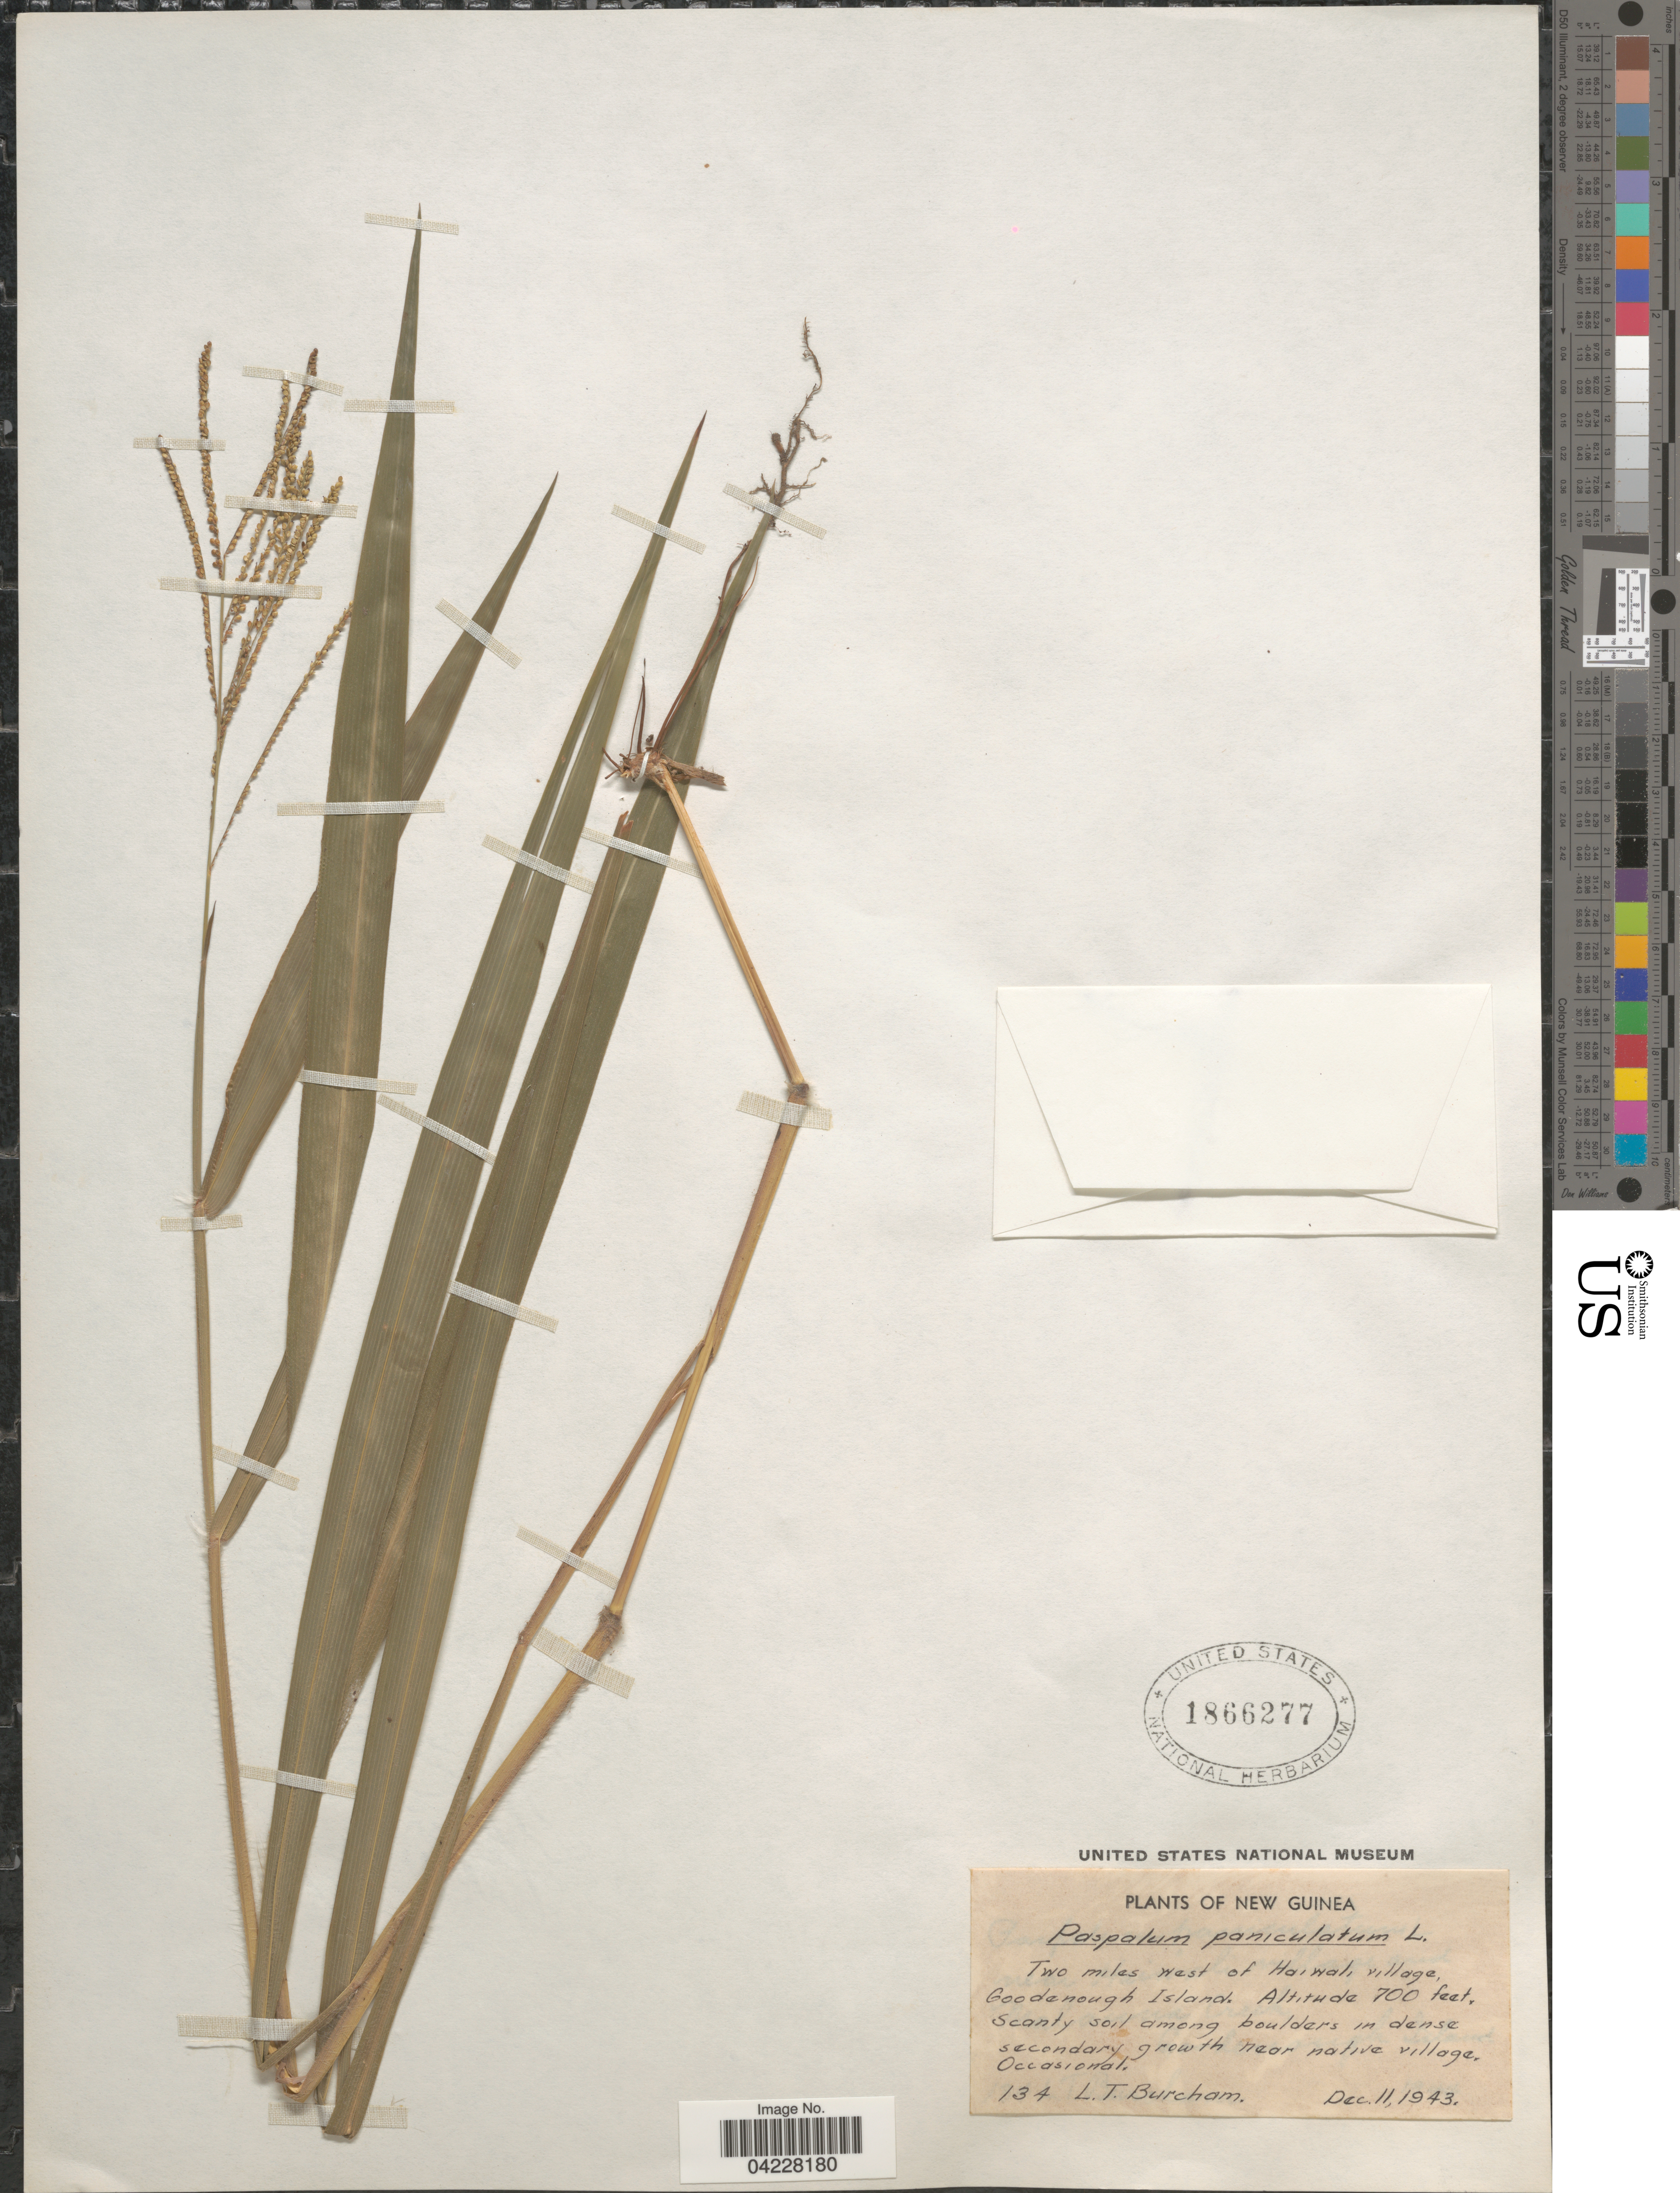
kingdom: Plantae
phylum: Tracheophyta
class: Liliopsida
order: Poales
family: Poaceae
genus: Paspalum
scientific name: Paspalum paniculatum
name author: L.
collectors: L. Burcham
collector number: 134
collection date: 1943-12-11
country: Papua New Guinea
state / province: Milne Bay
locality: New Guinea. Two miles west of Haiwali village, Goodenough Island.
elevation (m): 213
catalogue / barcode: US 1866277